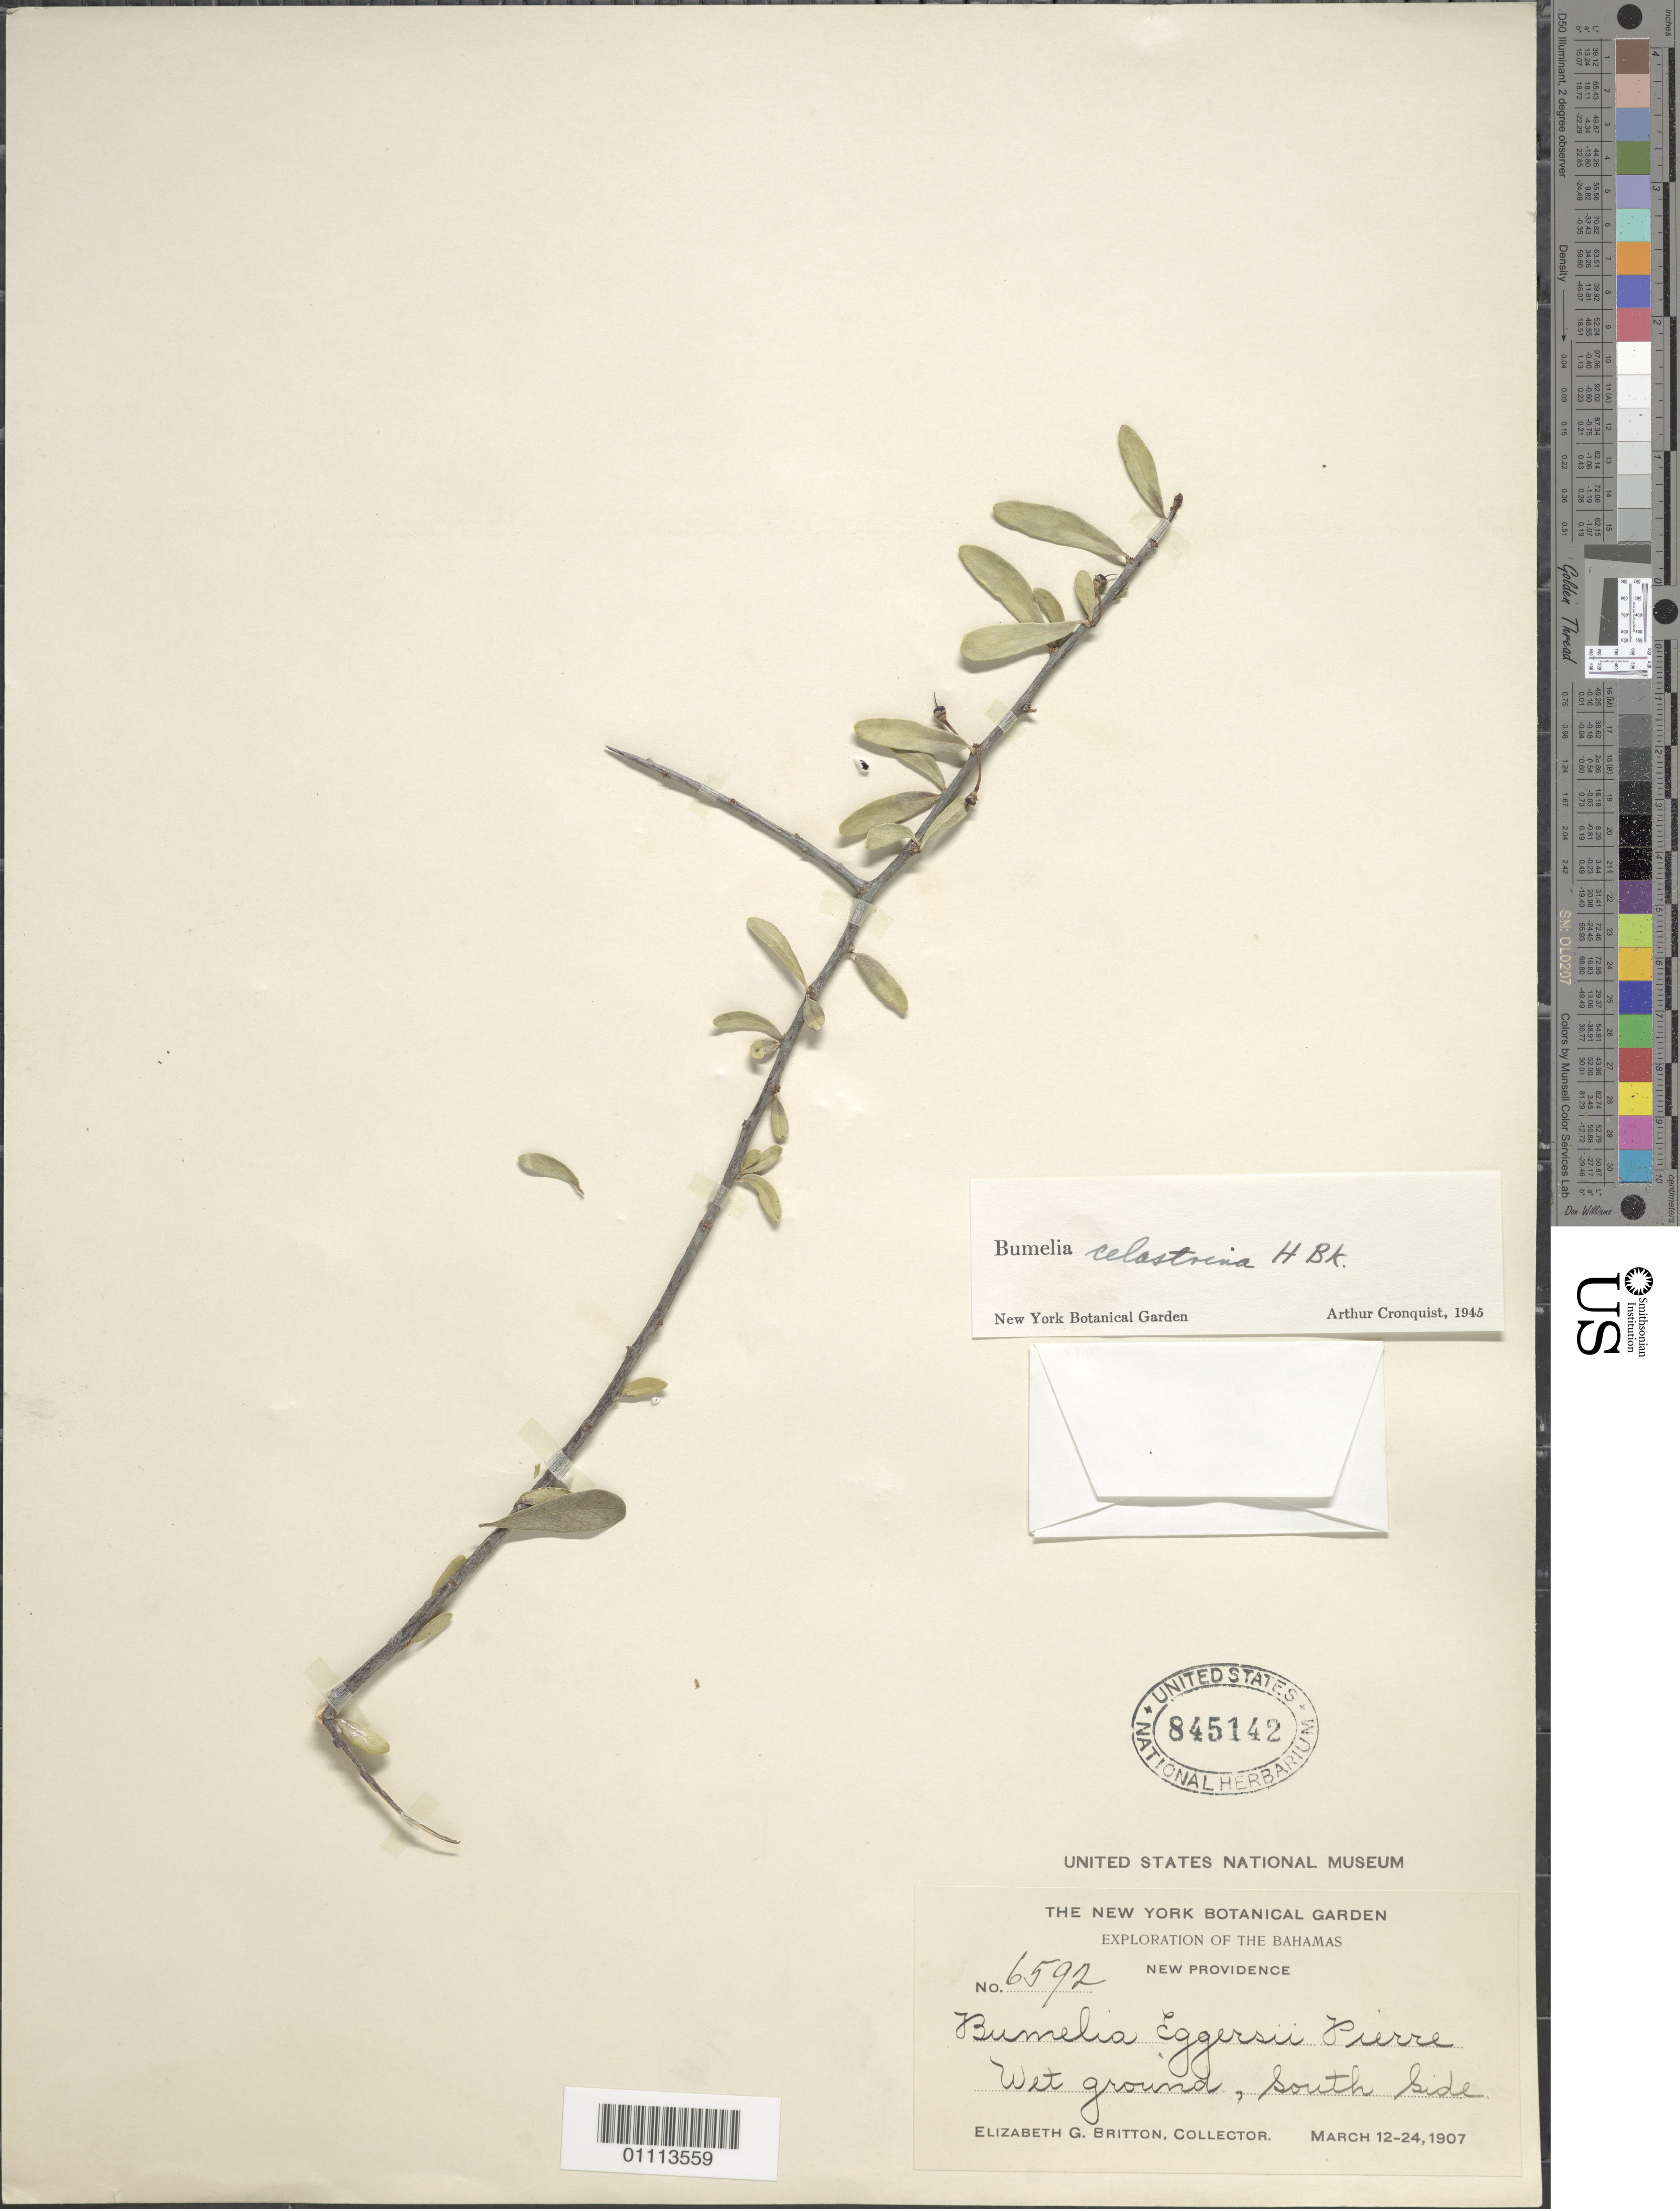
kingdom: Plantae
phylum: Tracheophyta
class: Magnoliopsida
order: Ericales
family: Sapotaceae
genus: Sideroxylon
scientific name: Sideroxylon celastrinum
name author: (Kunth) T.D. Penn.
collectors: E. G. Britton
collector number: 6592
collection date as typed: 12 Mar 1907 to 24 Mar 1907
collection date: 1907-03-12/1907-03-24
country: Bahamas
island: New Providence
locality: S side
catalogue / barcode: US 845142